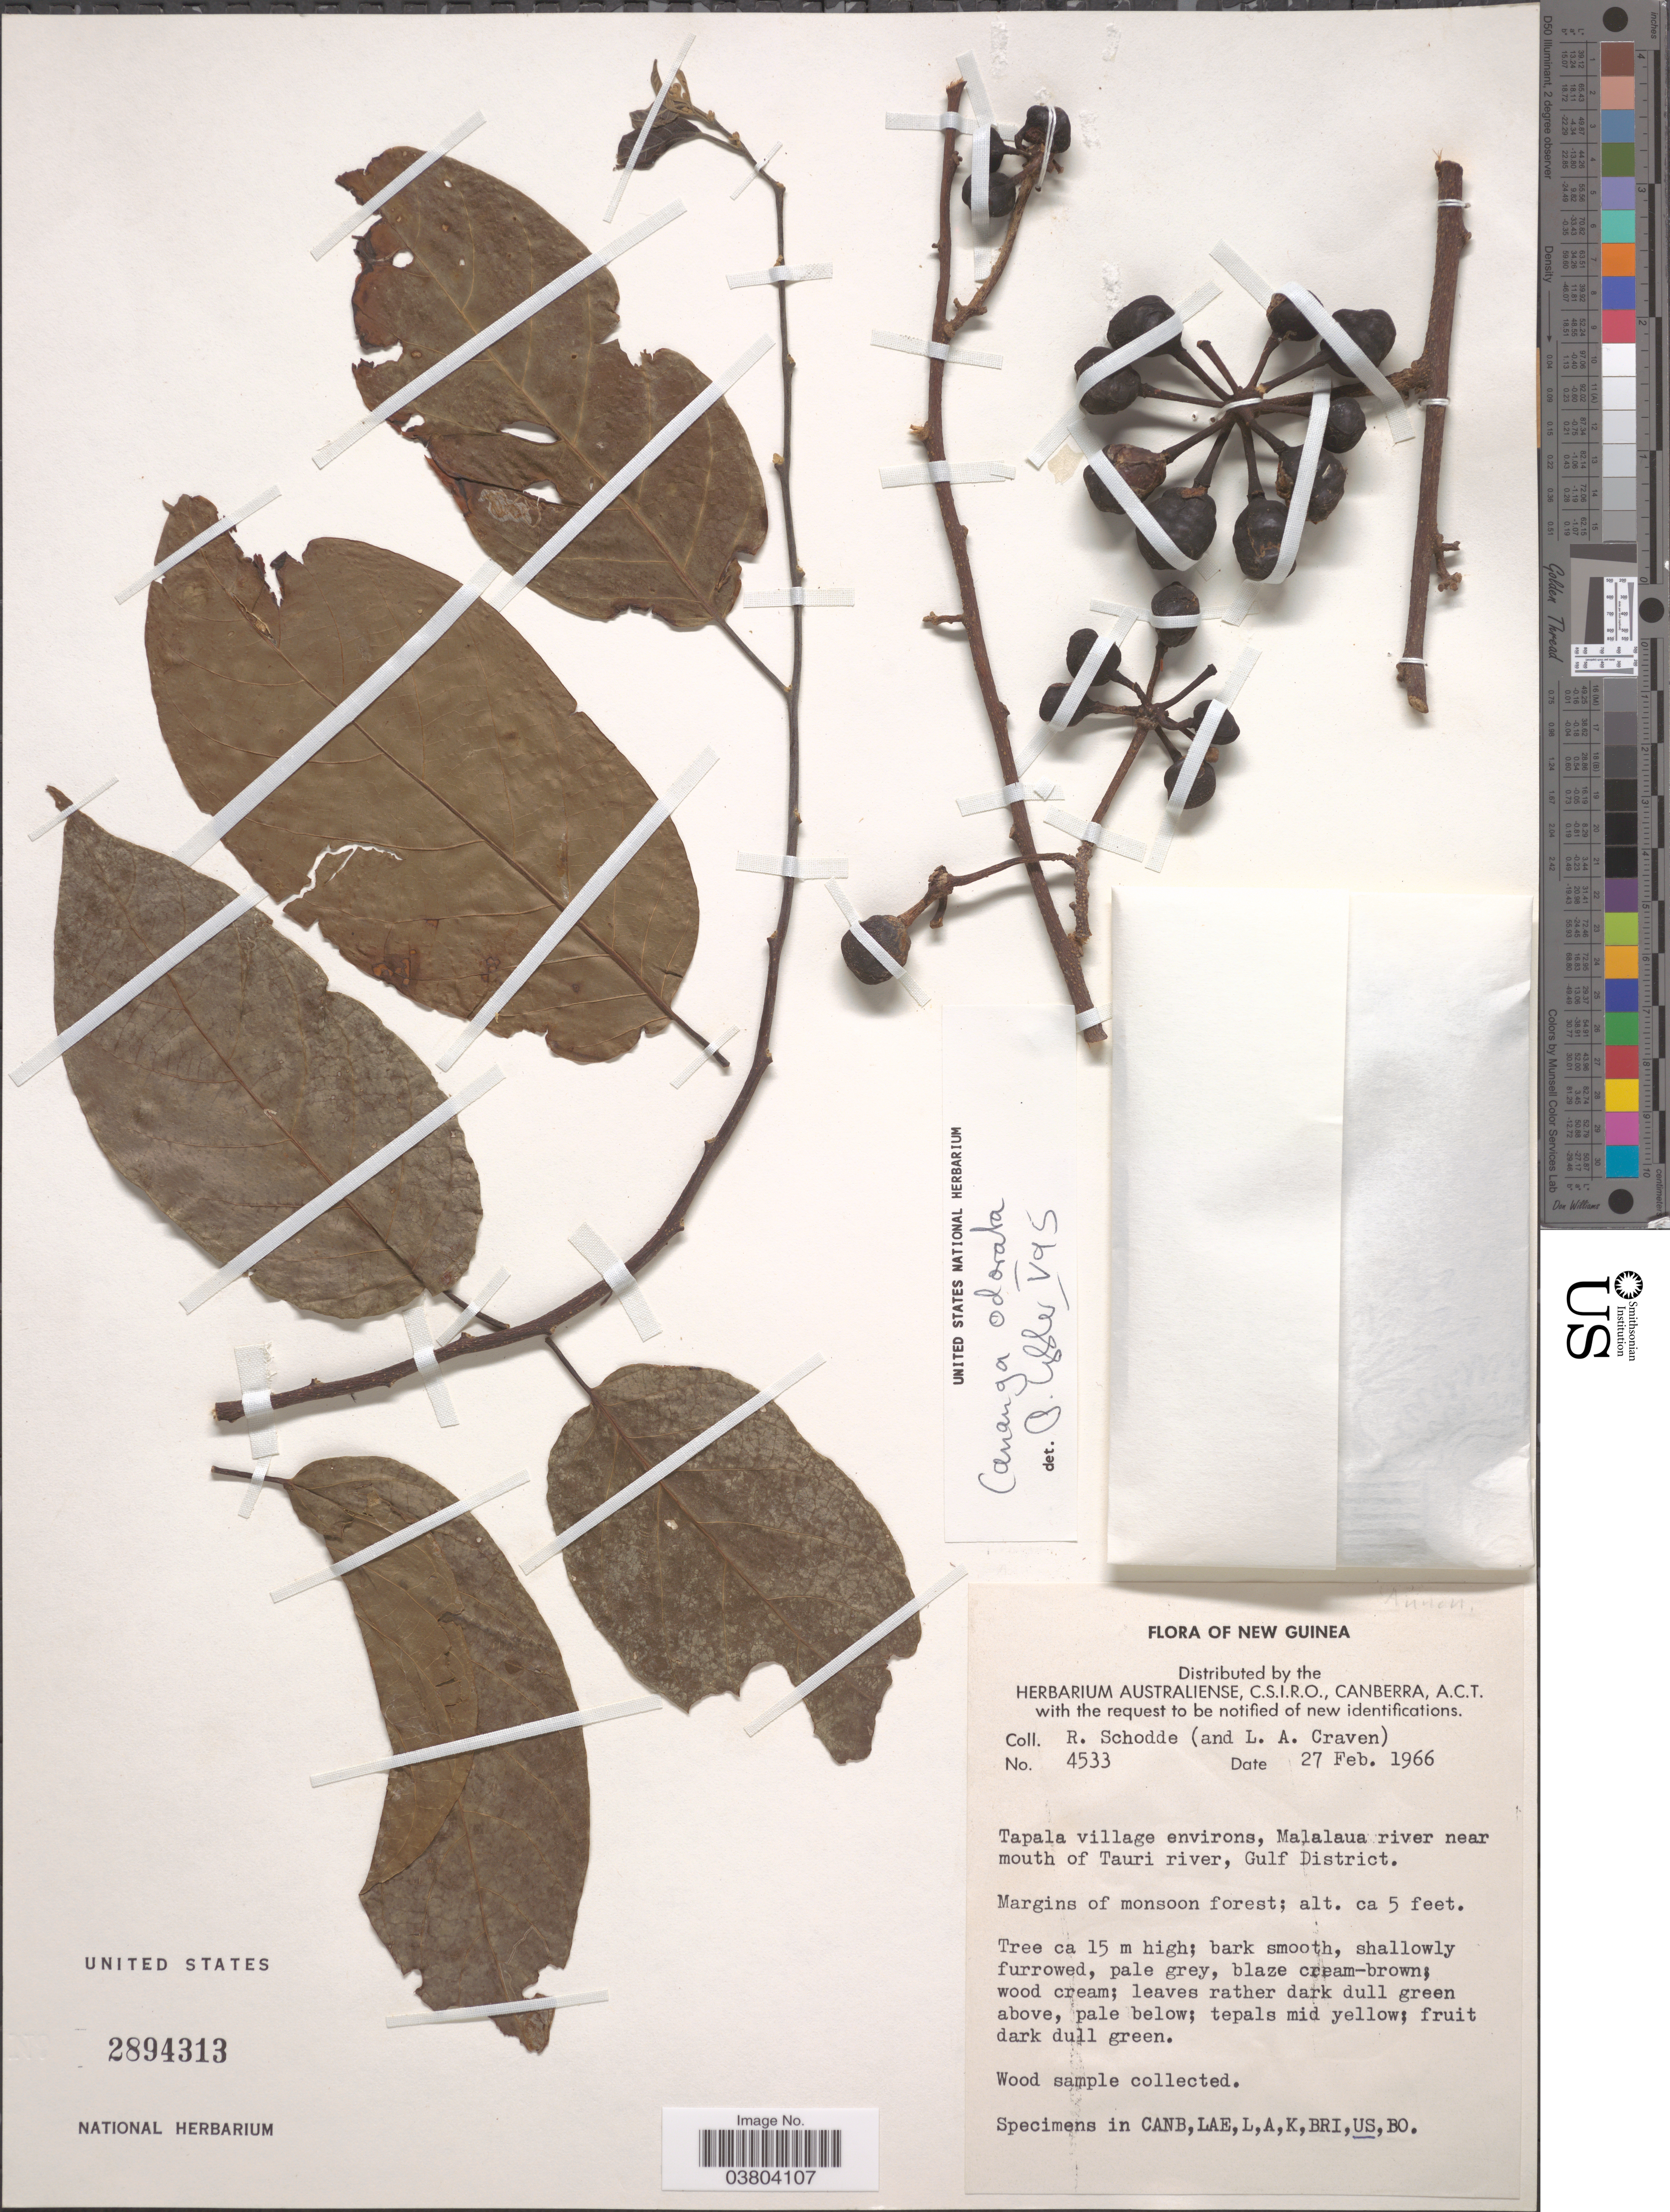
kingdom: Plantae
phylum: Tracheophyta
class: Magnoliopsida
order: Magnoliales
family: Annonaceae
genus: Cananga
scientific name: Cananga odorata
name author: (Lam.) Hook. f. & Thomson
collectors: R. Schodde & L. A. Craven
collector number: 4533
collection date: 1966-02-27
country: Papua New Guinea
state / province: Gulf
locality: New Guinea. Tapala village environs, Malalaua river near mouth of Tauri river, Gulf District. Margins of monsoon forest.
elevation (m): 2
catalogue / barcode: US 2894313